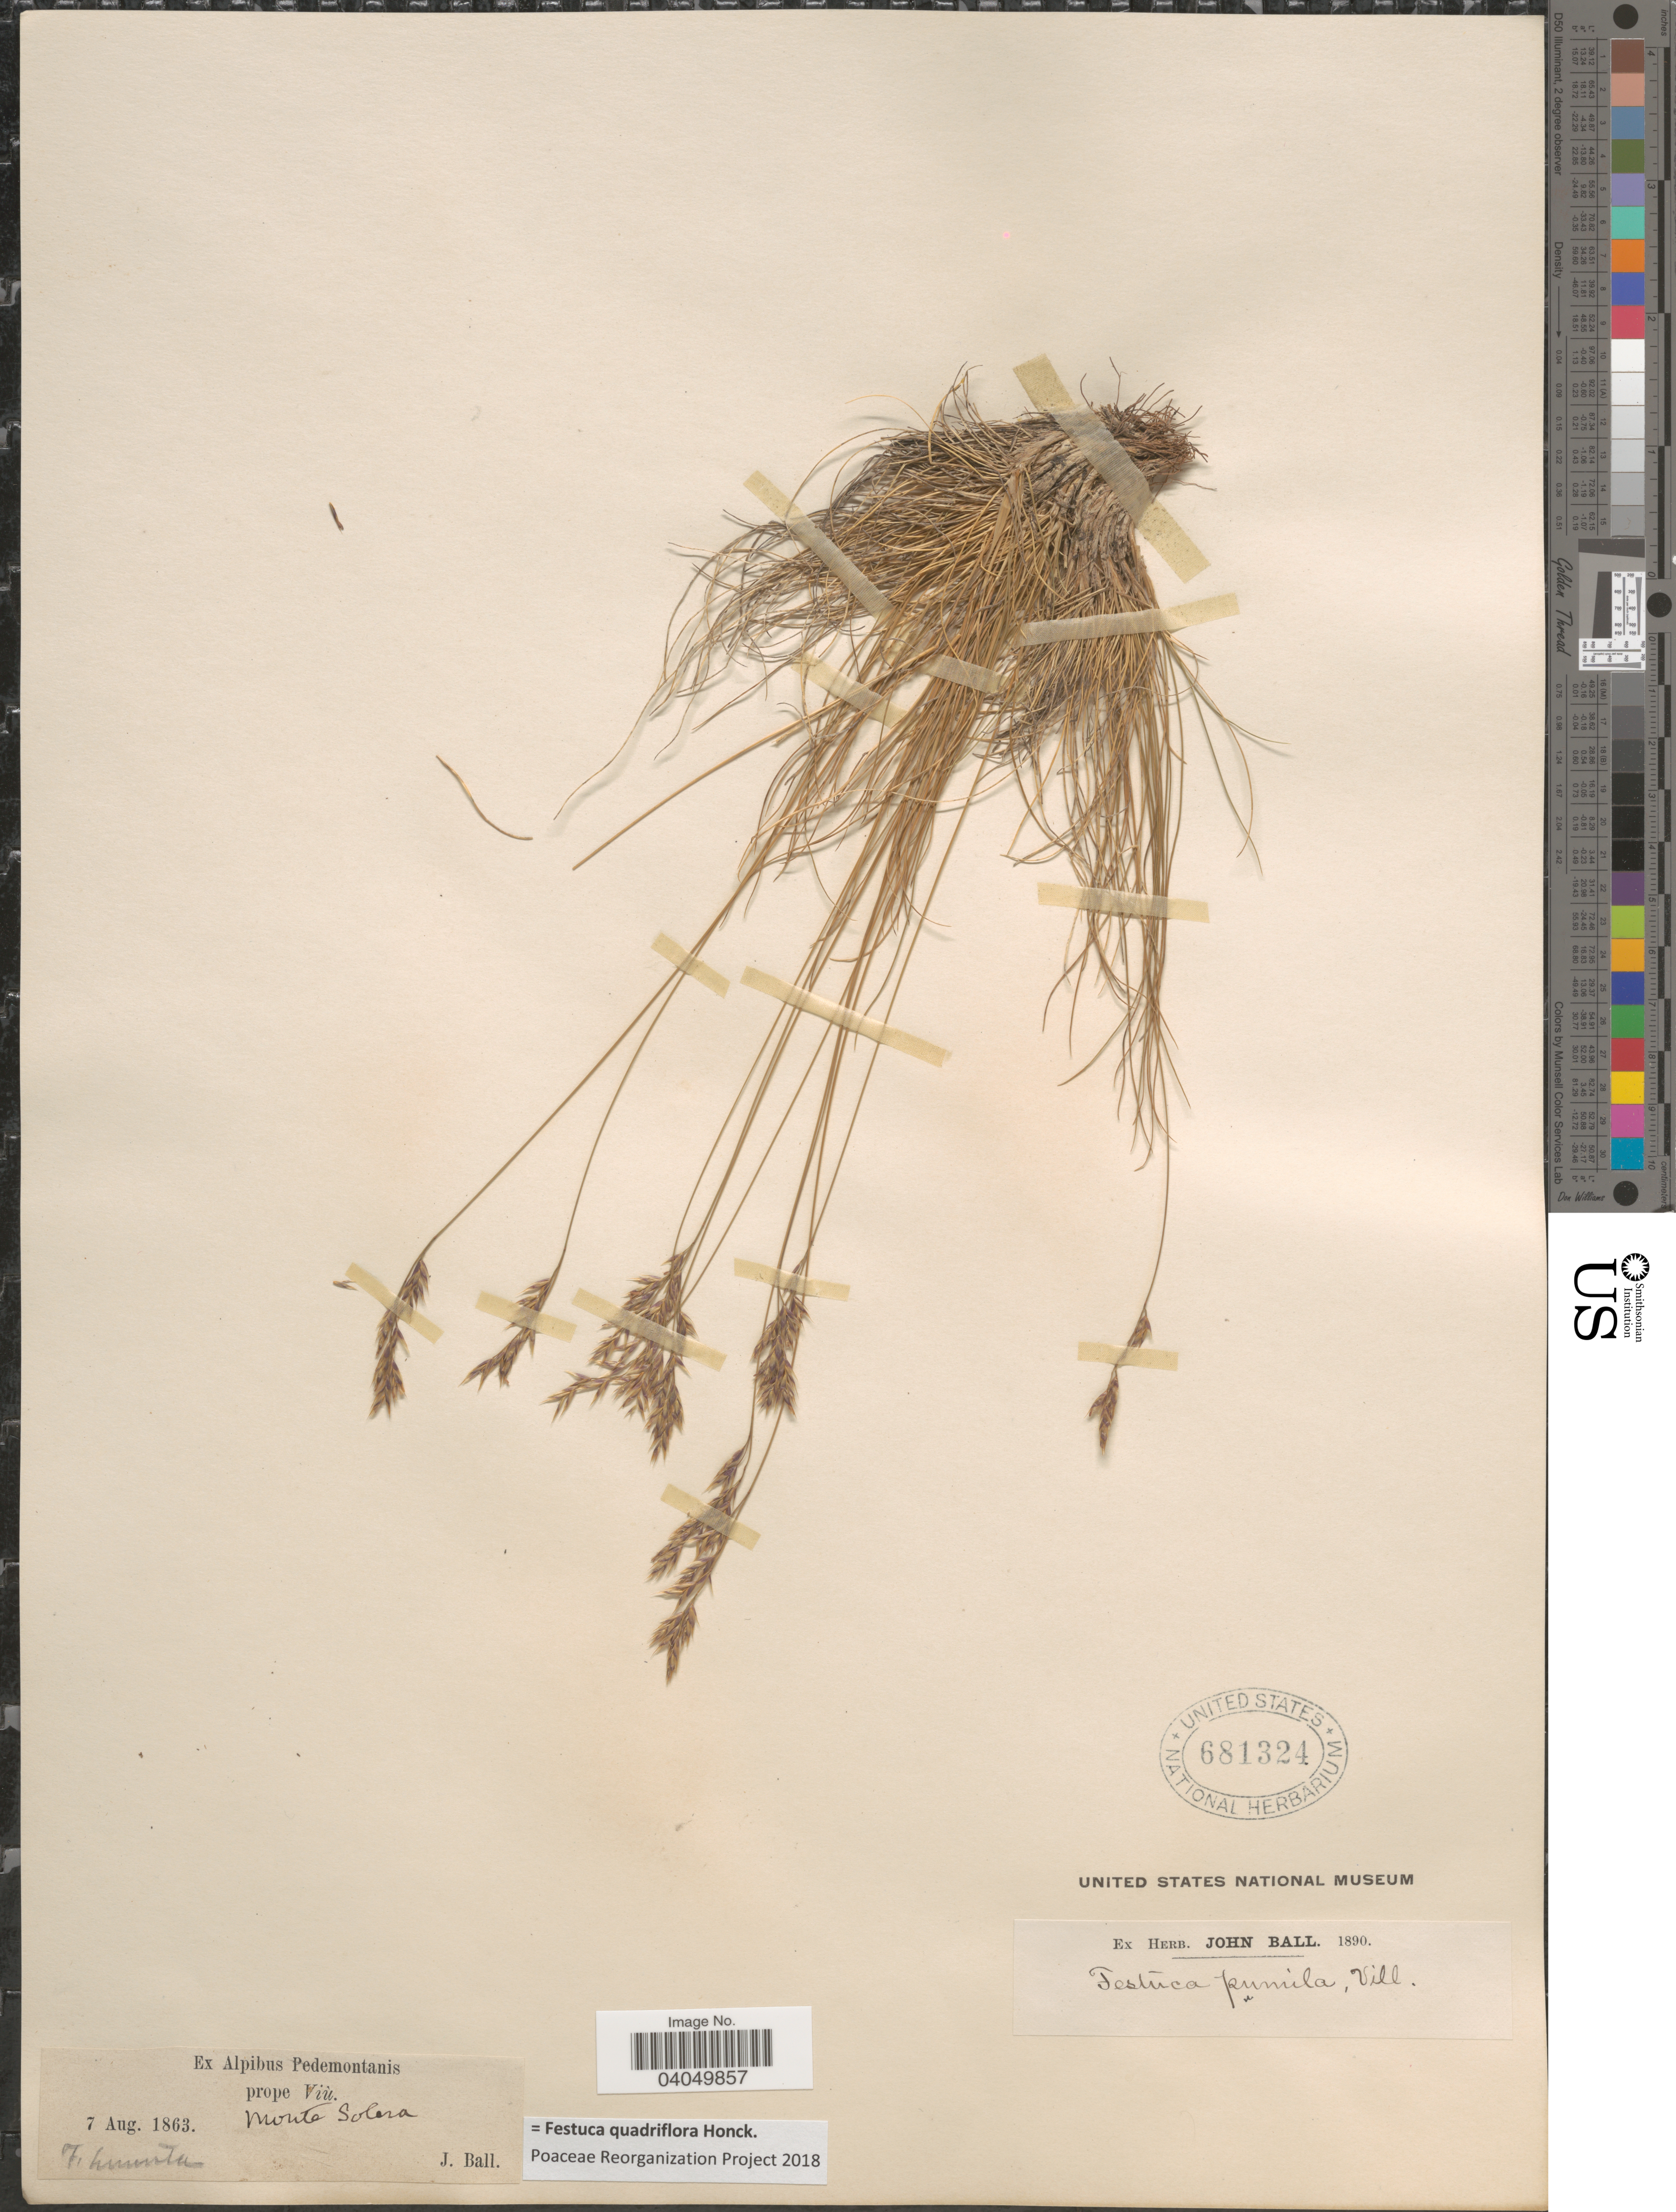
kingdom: Plantae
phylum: Tracheophyta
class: Liliopsida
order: Poales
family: Poaceae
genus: Festuca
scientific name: Festuca quadriflora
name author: Honck.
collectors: J. Ball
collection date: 1863-08-07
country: Italy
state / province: Piedmont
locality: Ex Alpibus Pedemontanis prope Viù.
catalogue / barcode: US 681324